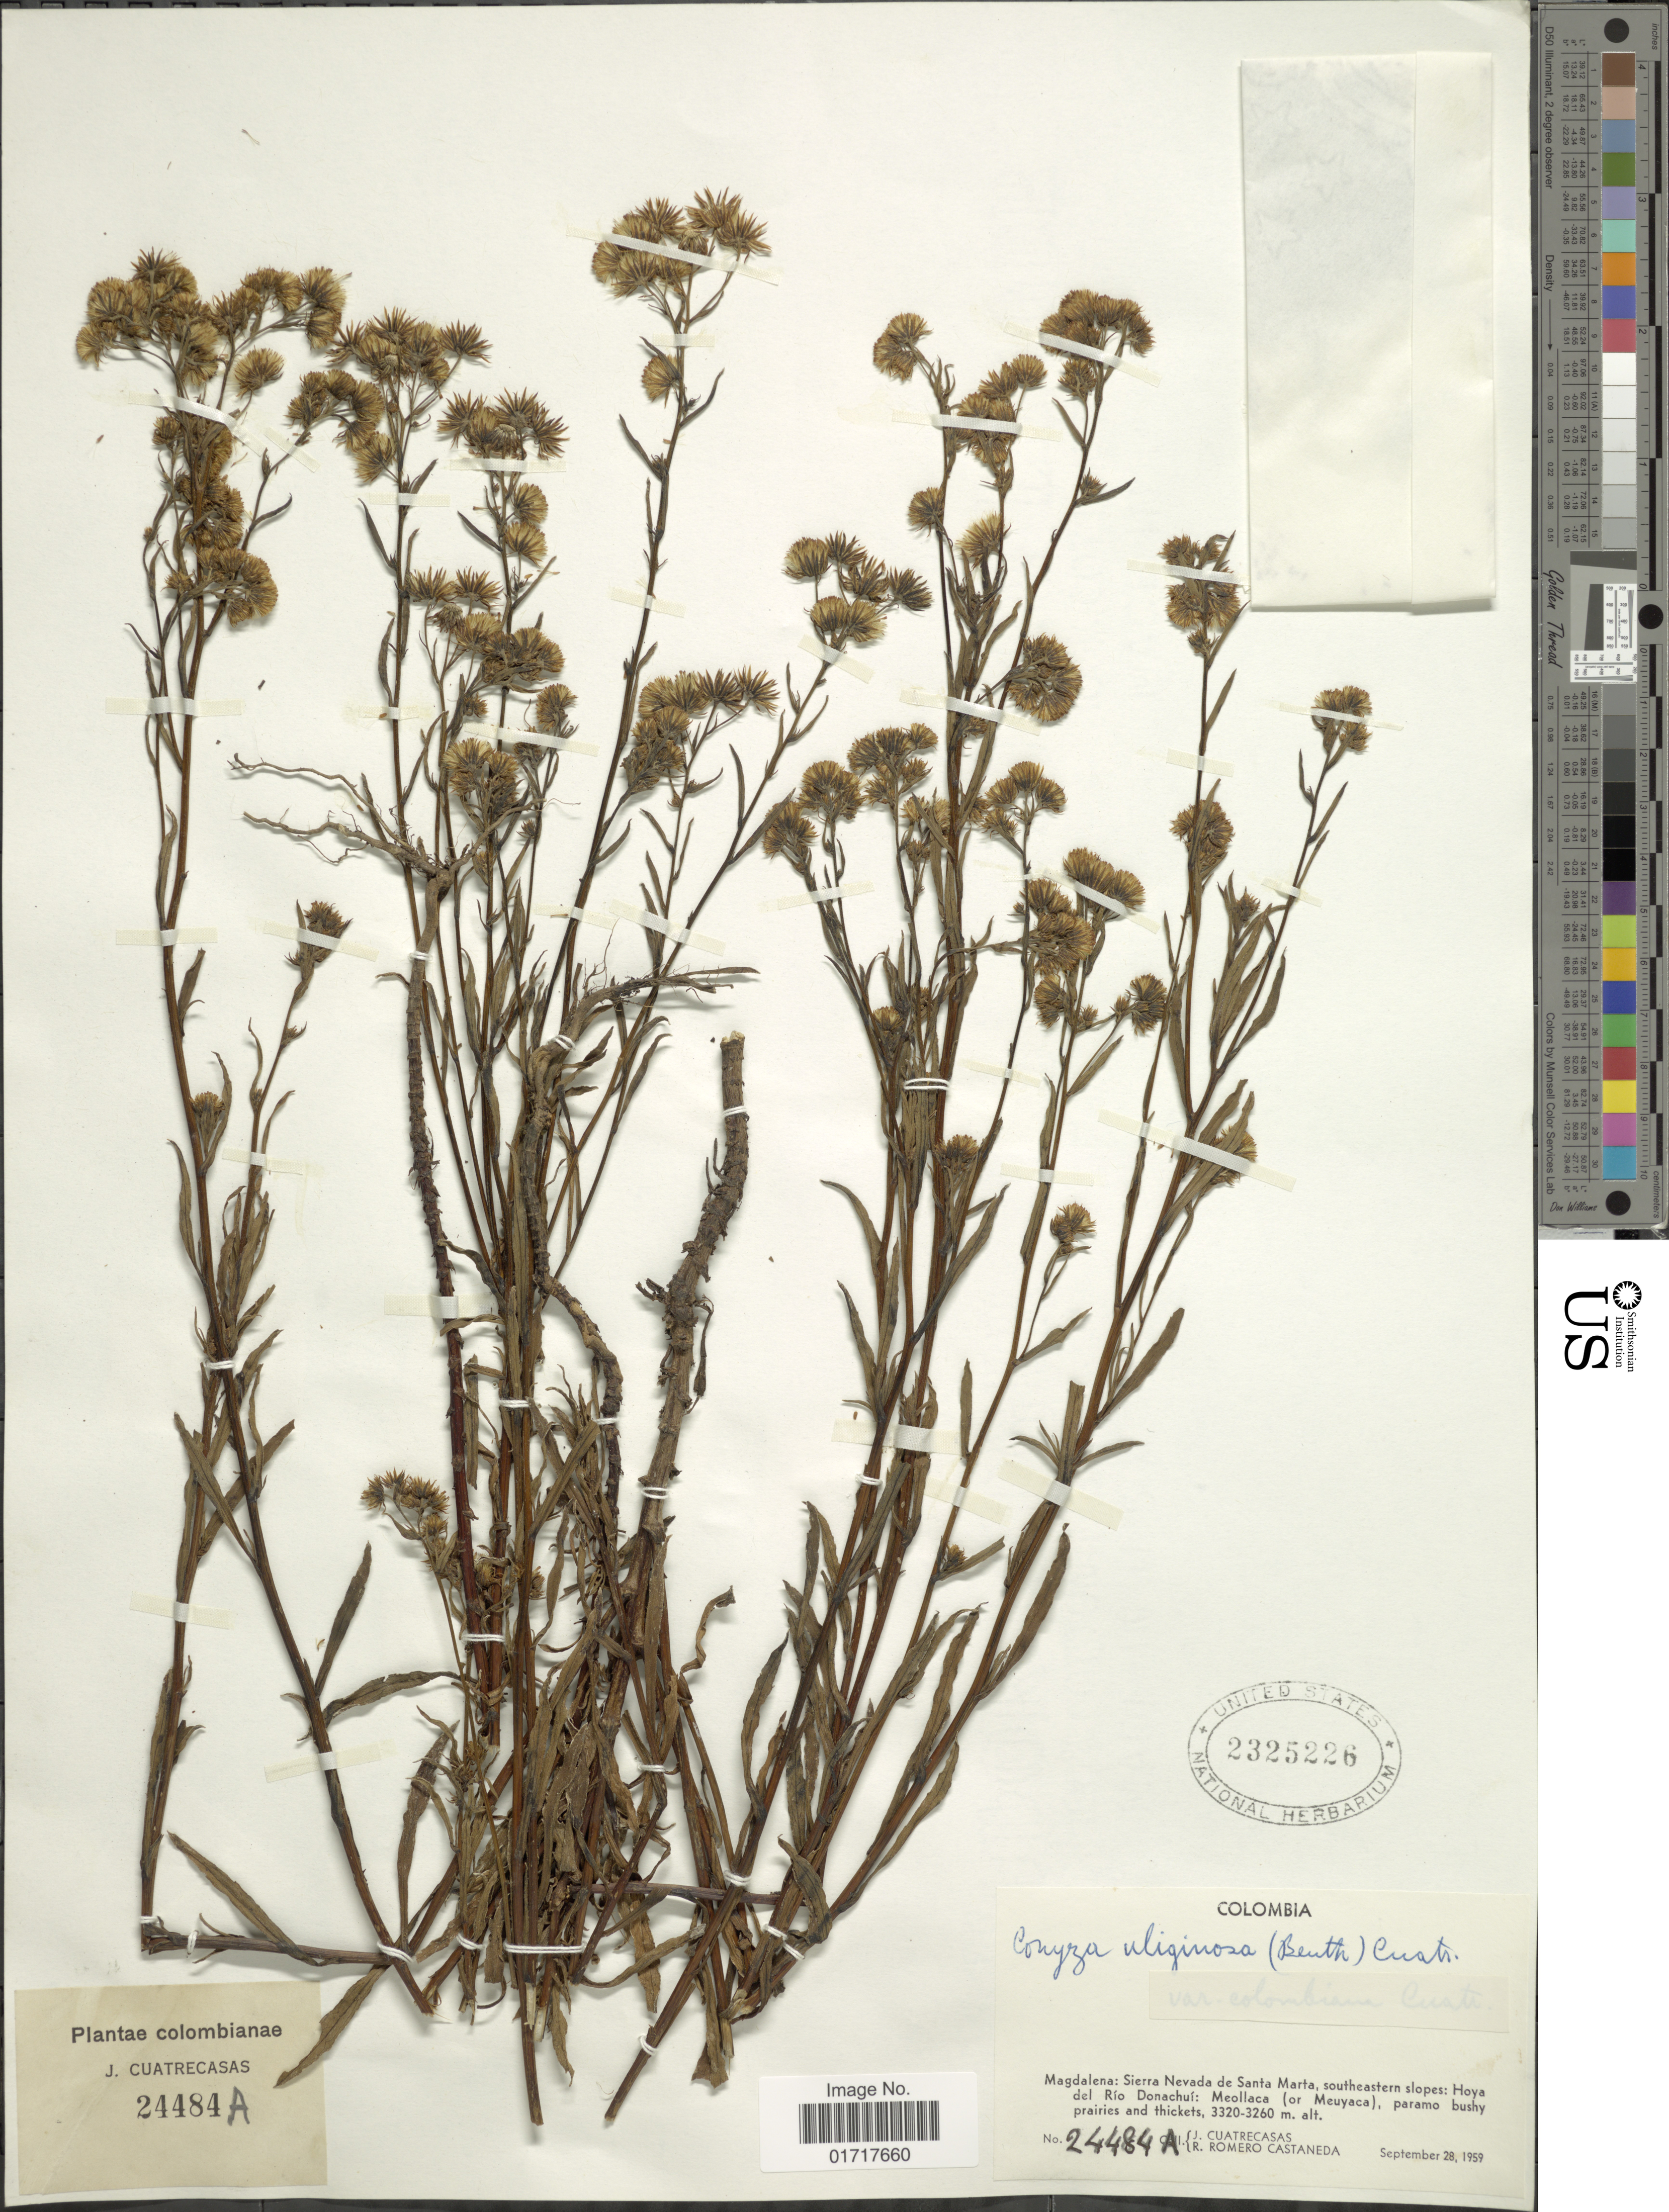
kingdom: Plantae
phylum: Tracheophyta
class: Magnoliopsida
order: Asterales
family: Asteraceae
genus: Conyza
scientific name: Conyza uliginosa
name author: (Benth.) Cuatrec.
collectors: J. Cuatrecasas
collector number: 24484A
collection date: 1959-09-28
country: Colombia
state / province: Magdalena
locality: Magdalena: Sierra Nevada de Santa Marta, southeastern slopes: Hoya del Rio Donachui: Meollaca (or Meuyaca).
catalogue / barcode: US 2325226